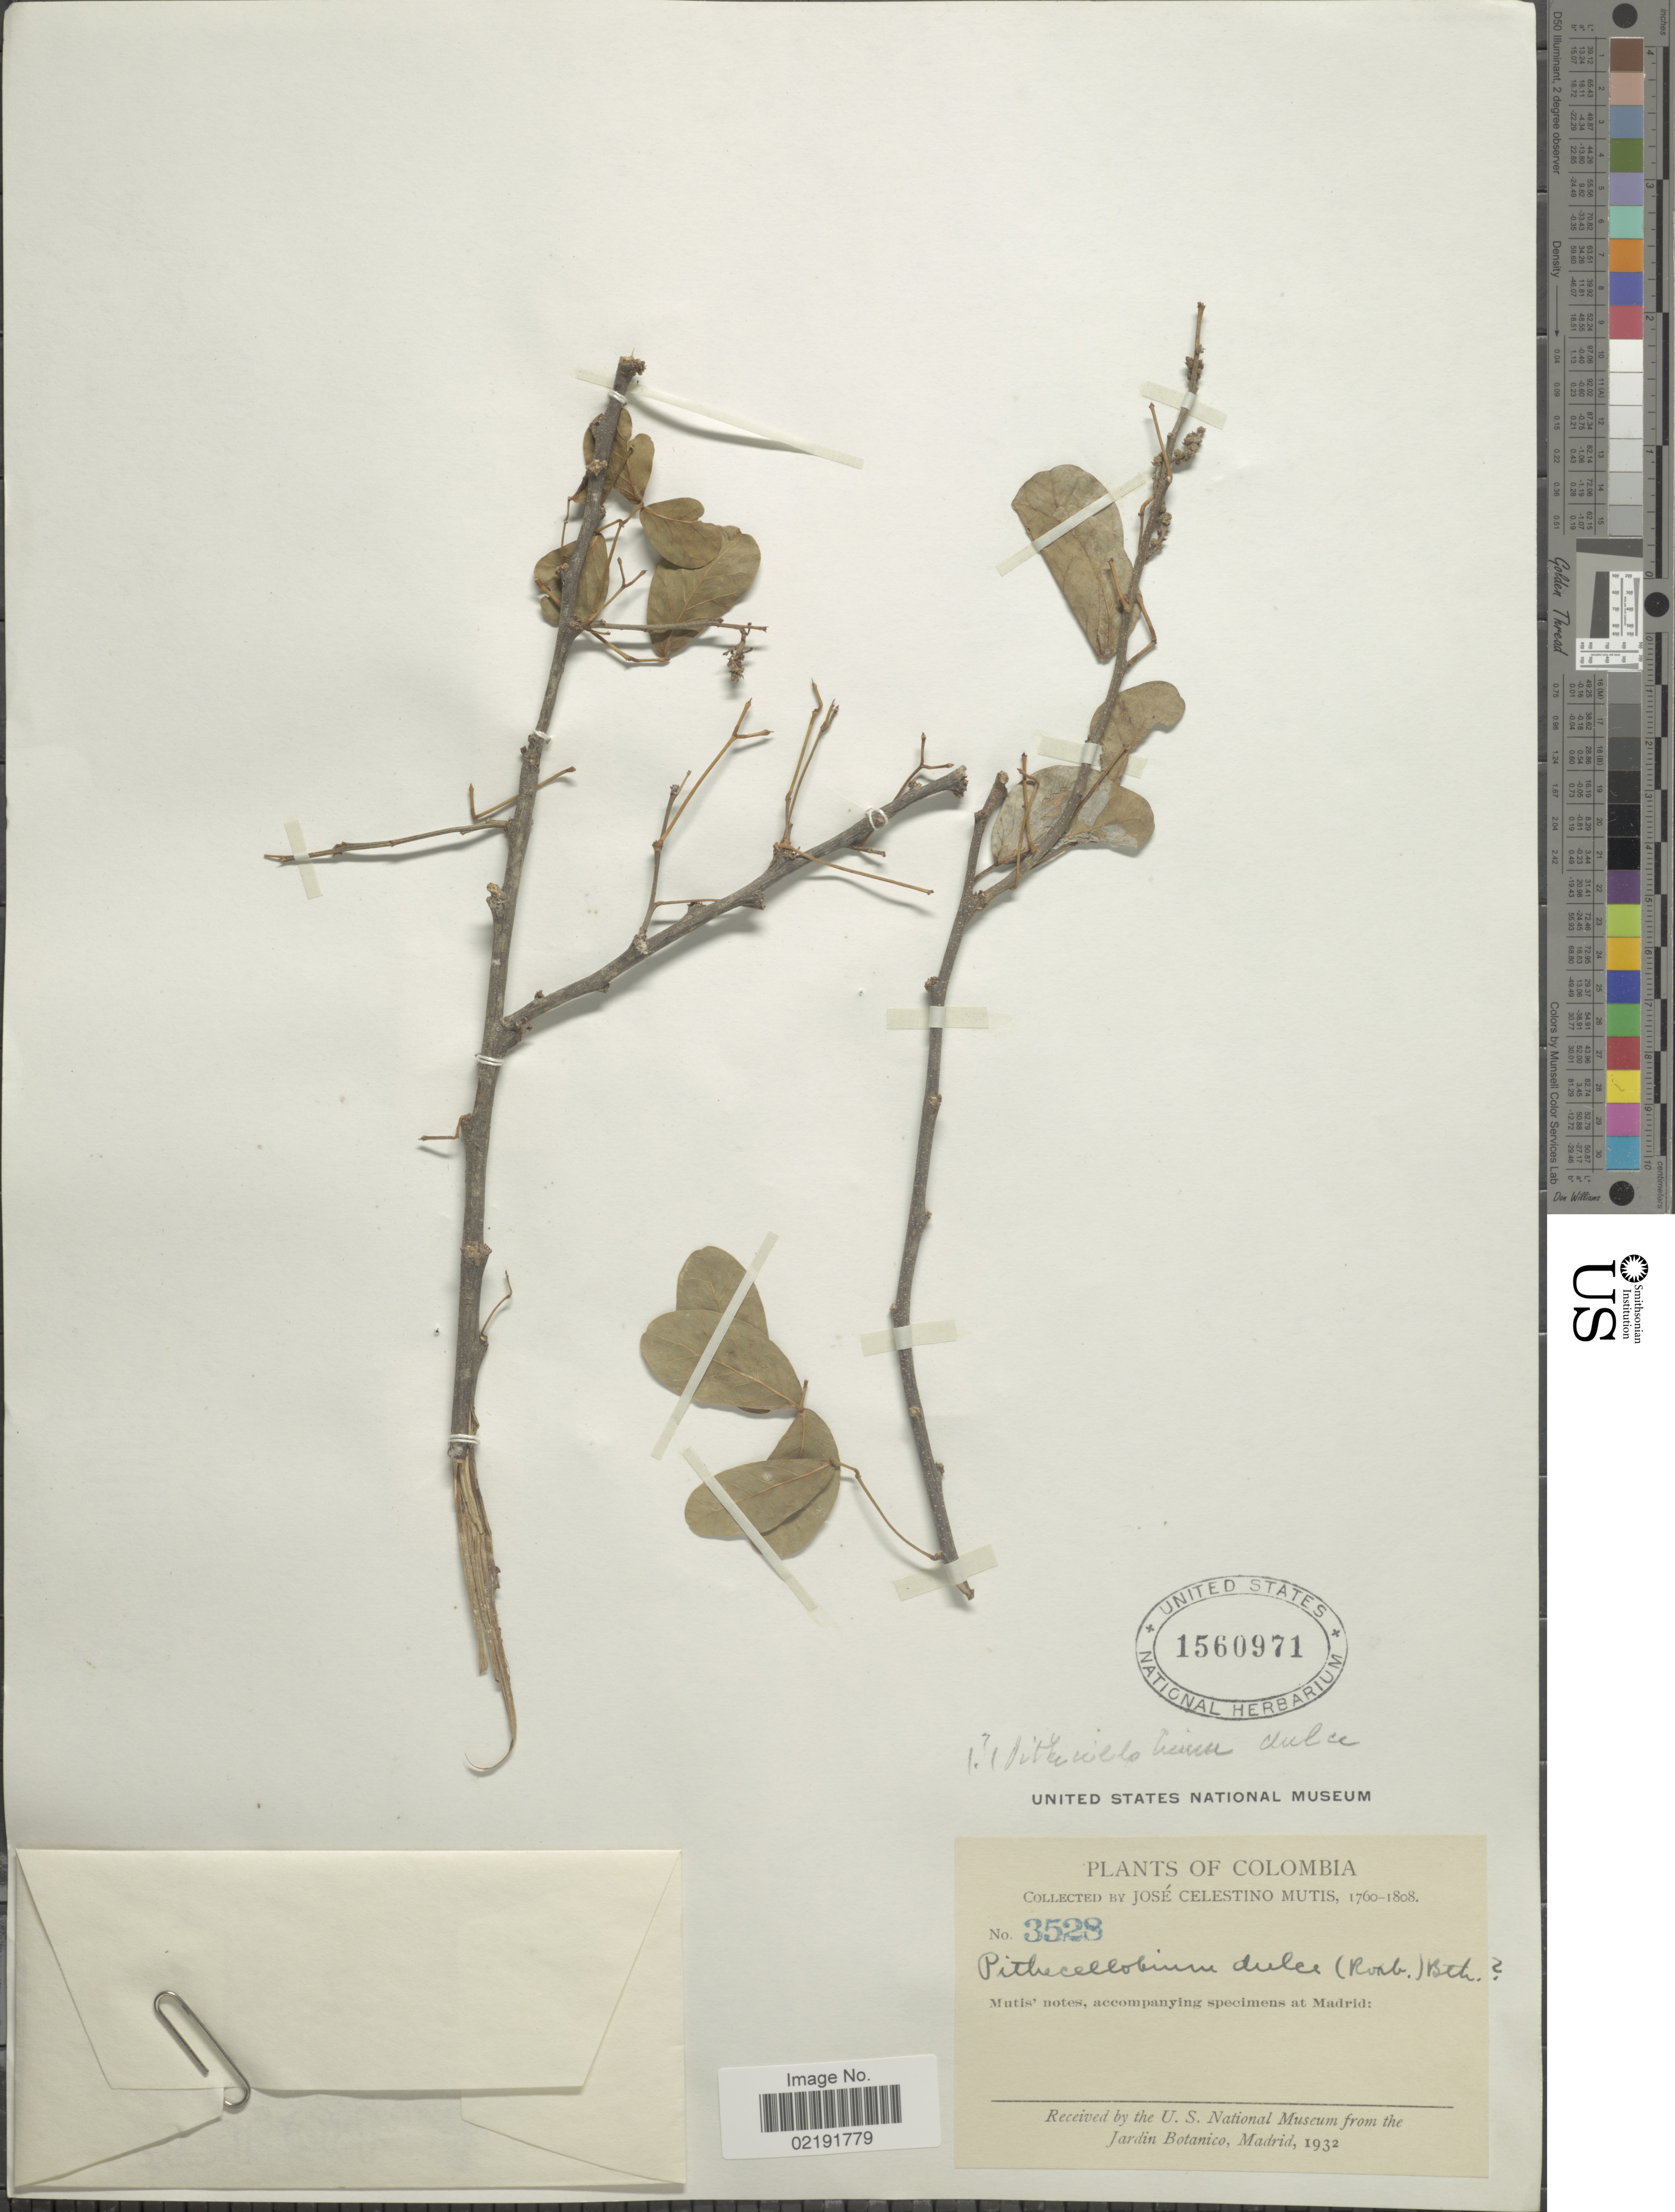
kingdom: Plantae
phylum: Tracheophyta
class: Magnoliopsida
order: Fabales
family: Fabaceae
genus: Pithecellobium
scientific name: Pithecellobium dulce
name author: (Roxb.) Benth.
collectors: J. C. B. Mutis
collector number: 3528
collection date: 1760/1808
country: Colombia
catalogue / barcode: US 1560971